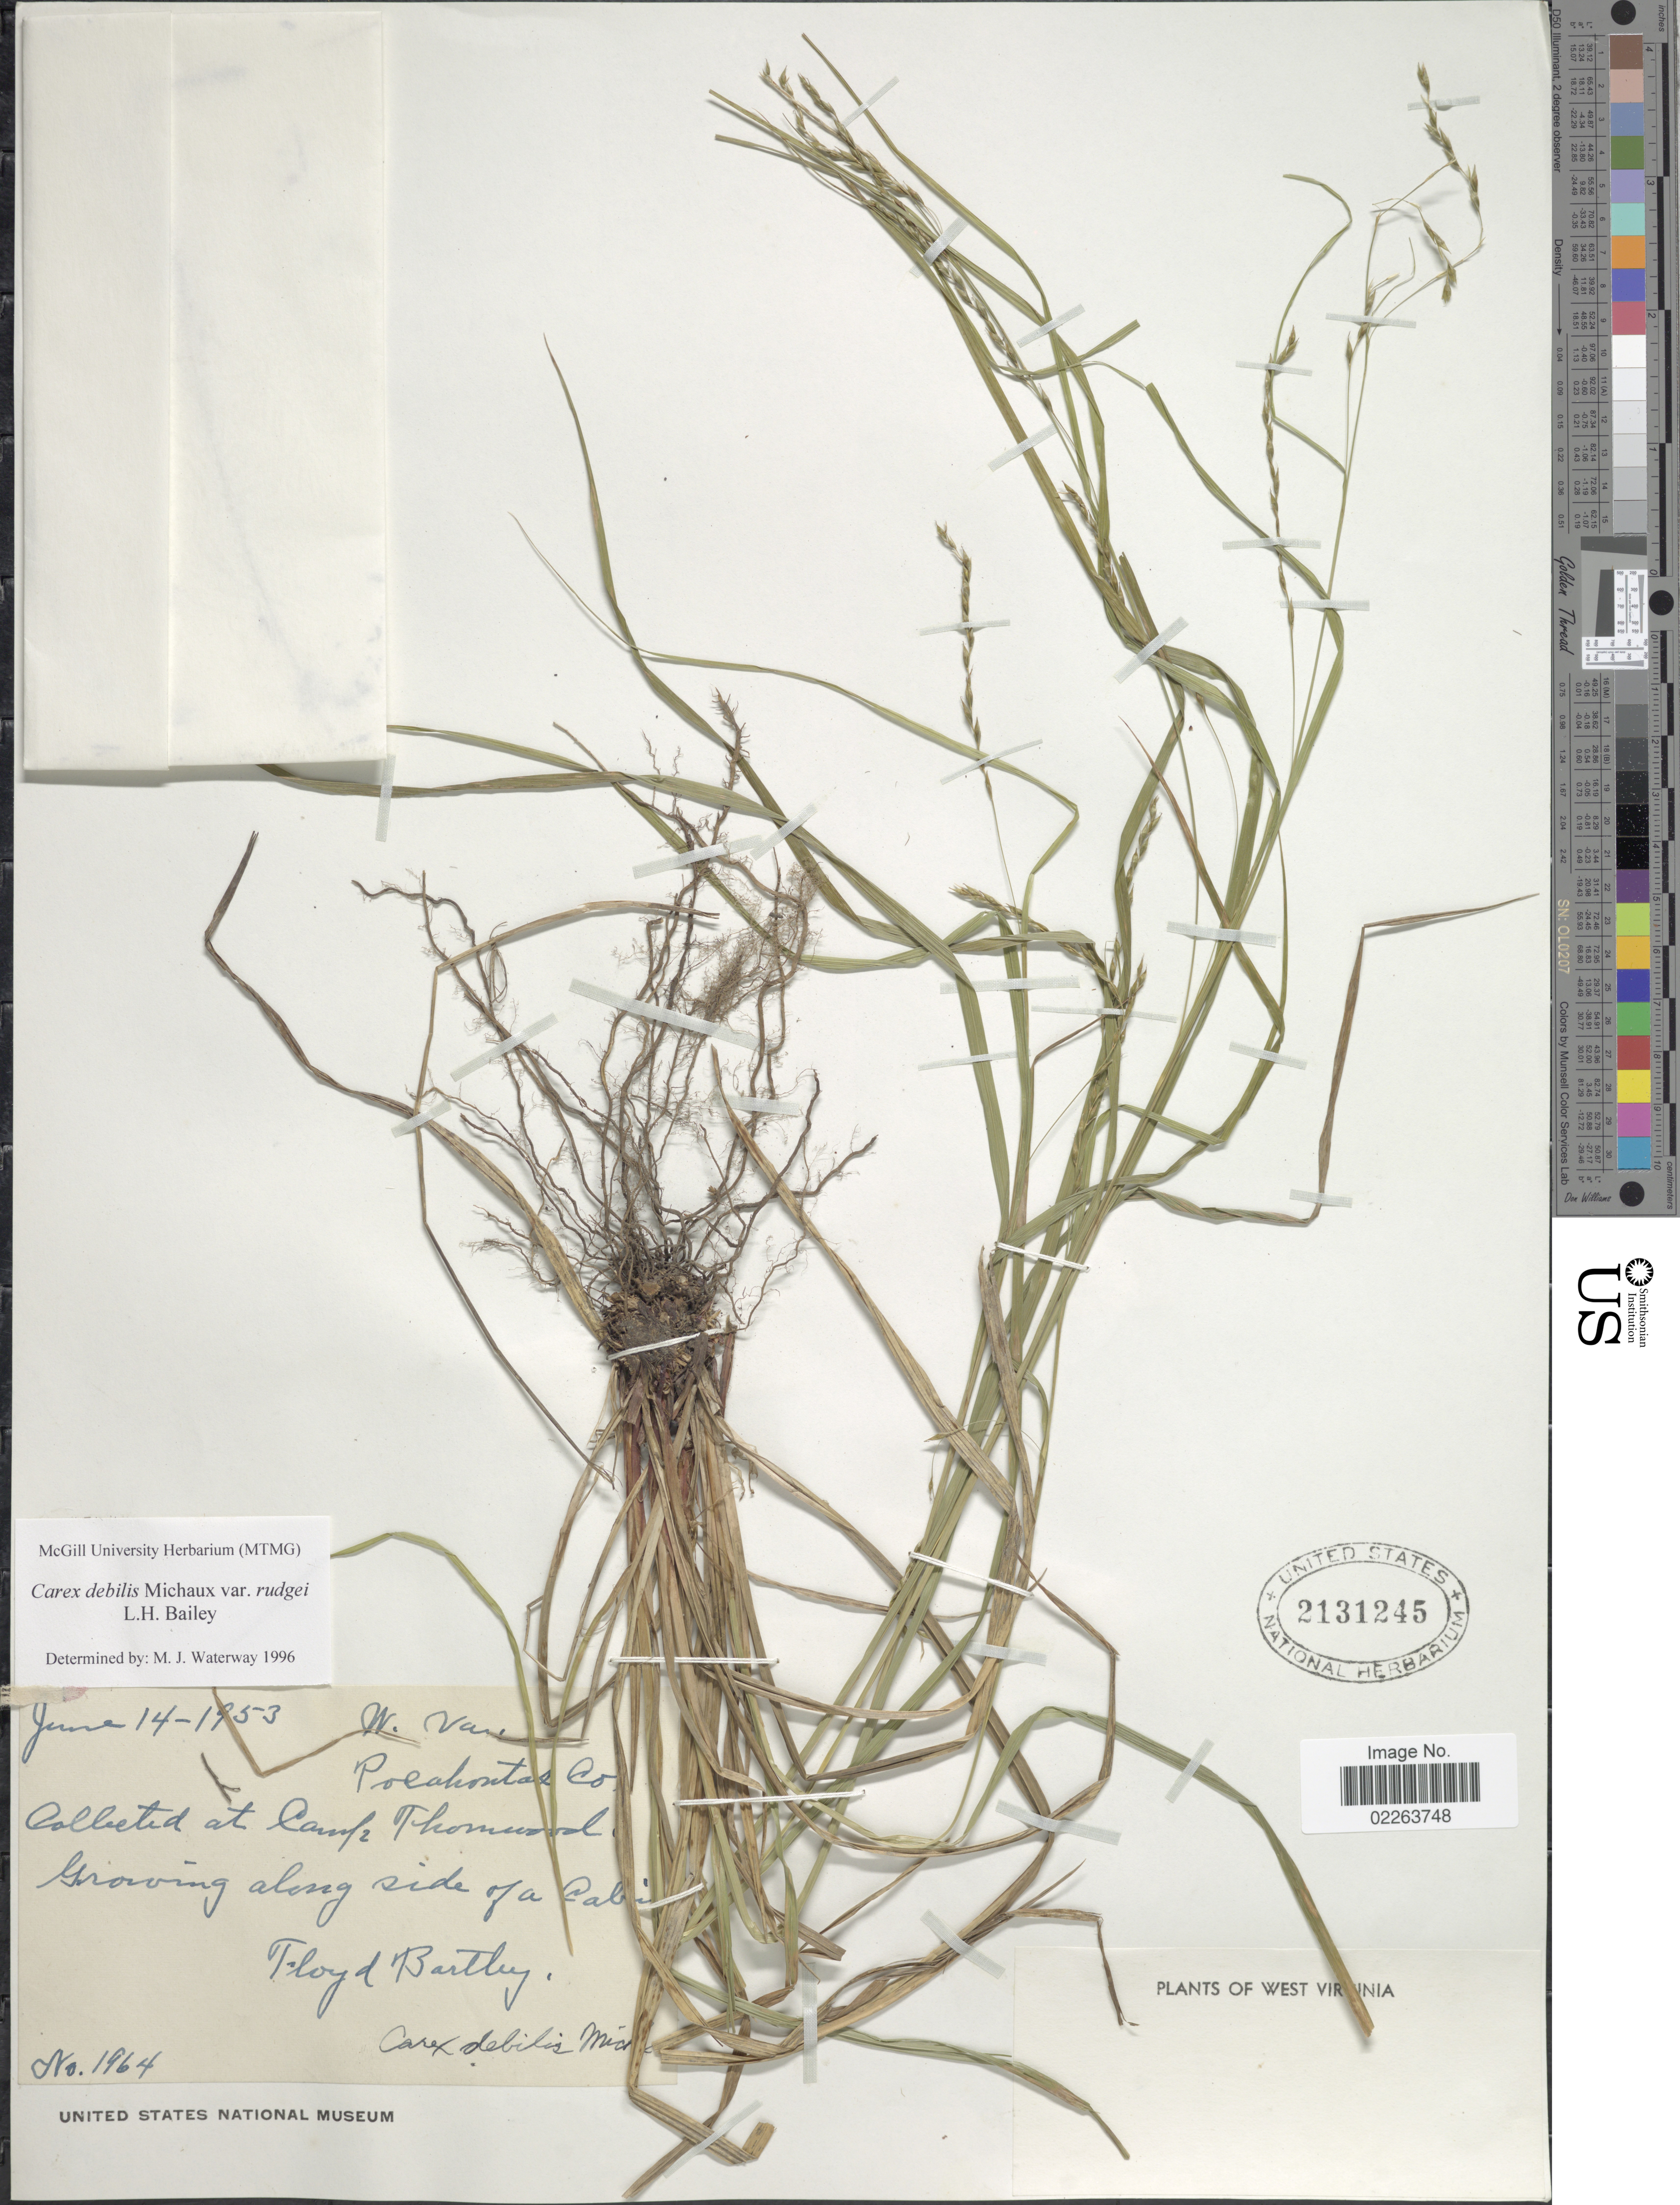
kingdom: Plantae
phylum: Tracheophyta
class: Liliopsida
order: Poales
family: Cyperaceae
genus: Carex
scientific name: Carex flexuosa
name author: Muhl. ex Willd.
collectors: F. Bartley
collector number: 1964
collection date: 1953-06-14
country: United States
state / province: West Virginia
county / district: Pocahontas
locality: Pocahontas Co. Collected at Camp 2 Thornwood. Growing along side of a Cabin.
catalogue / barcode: US 2131245